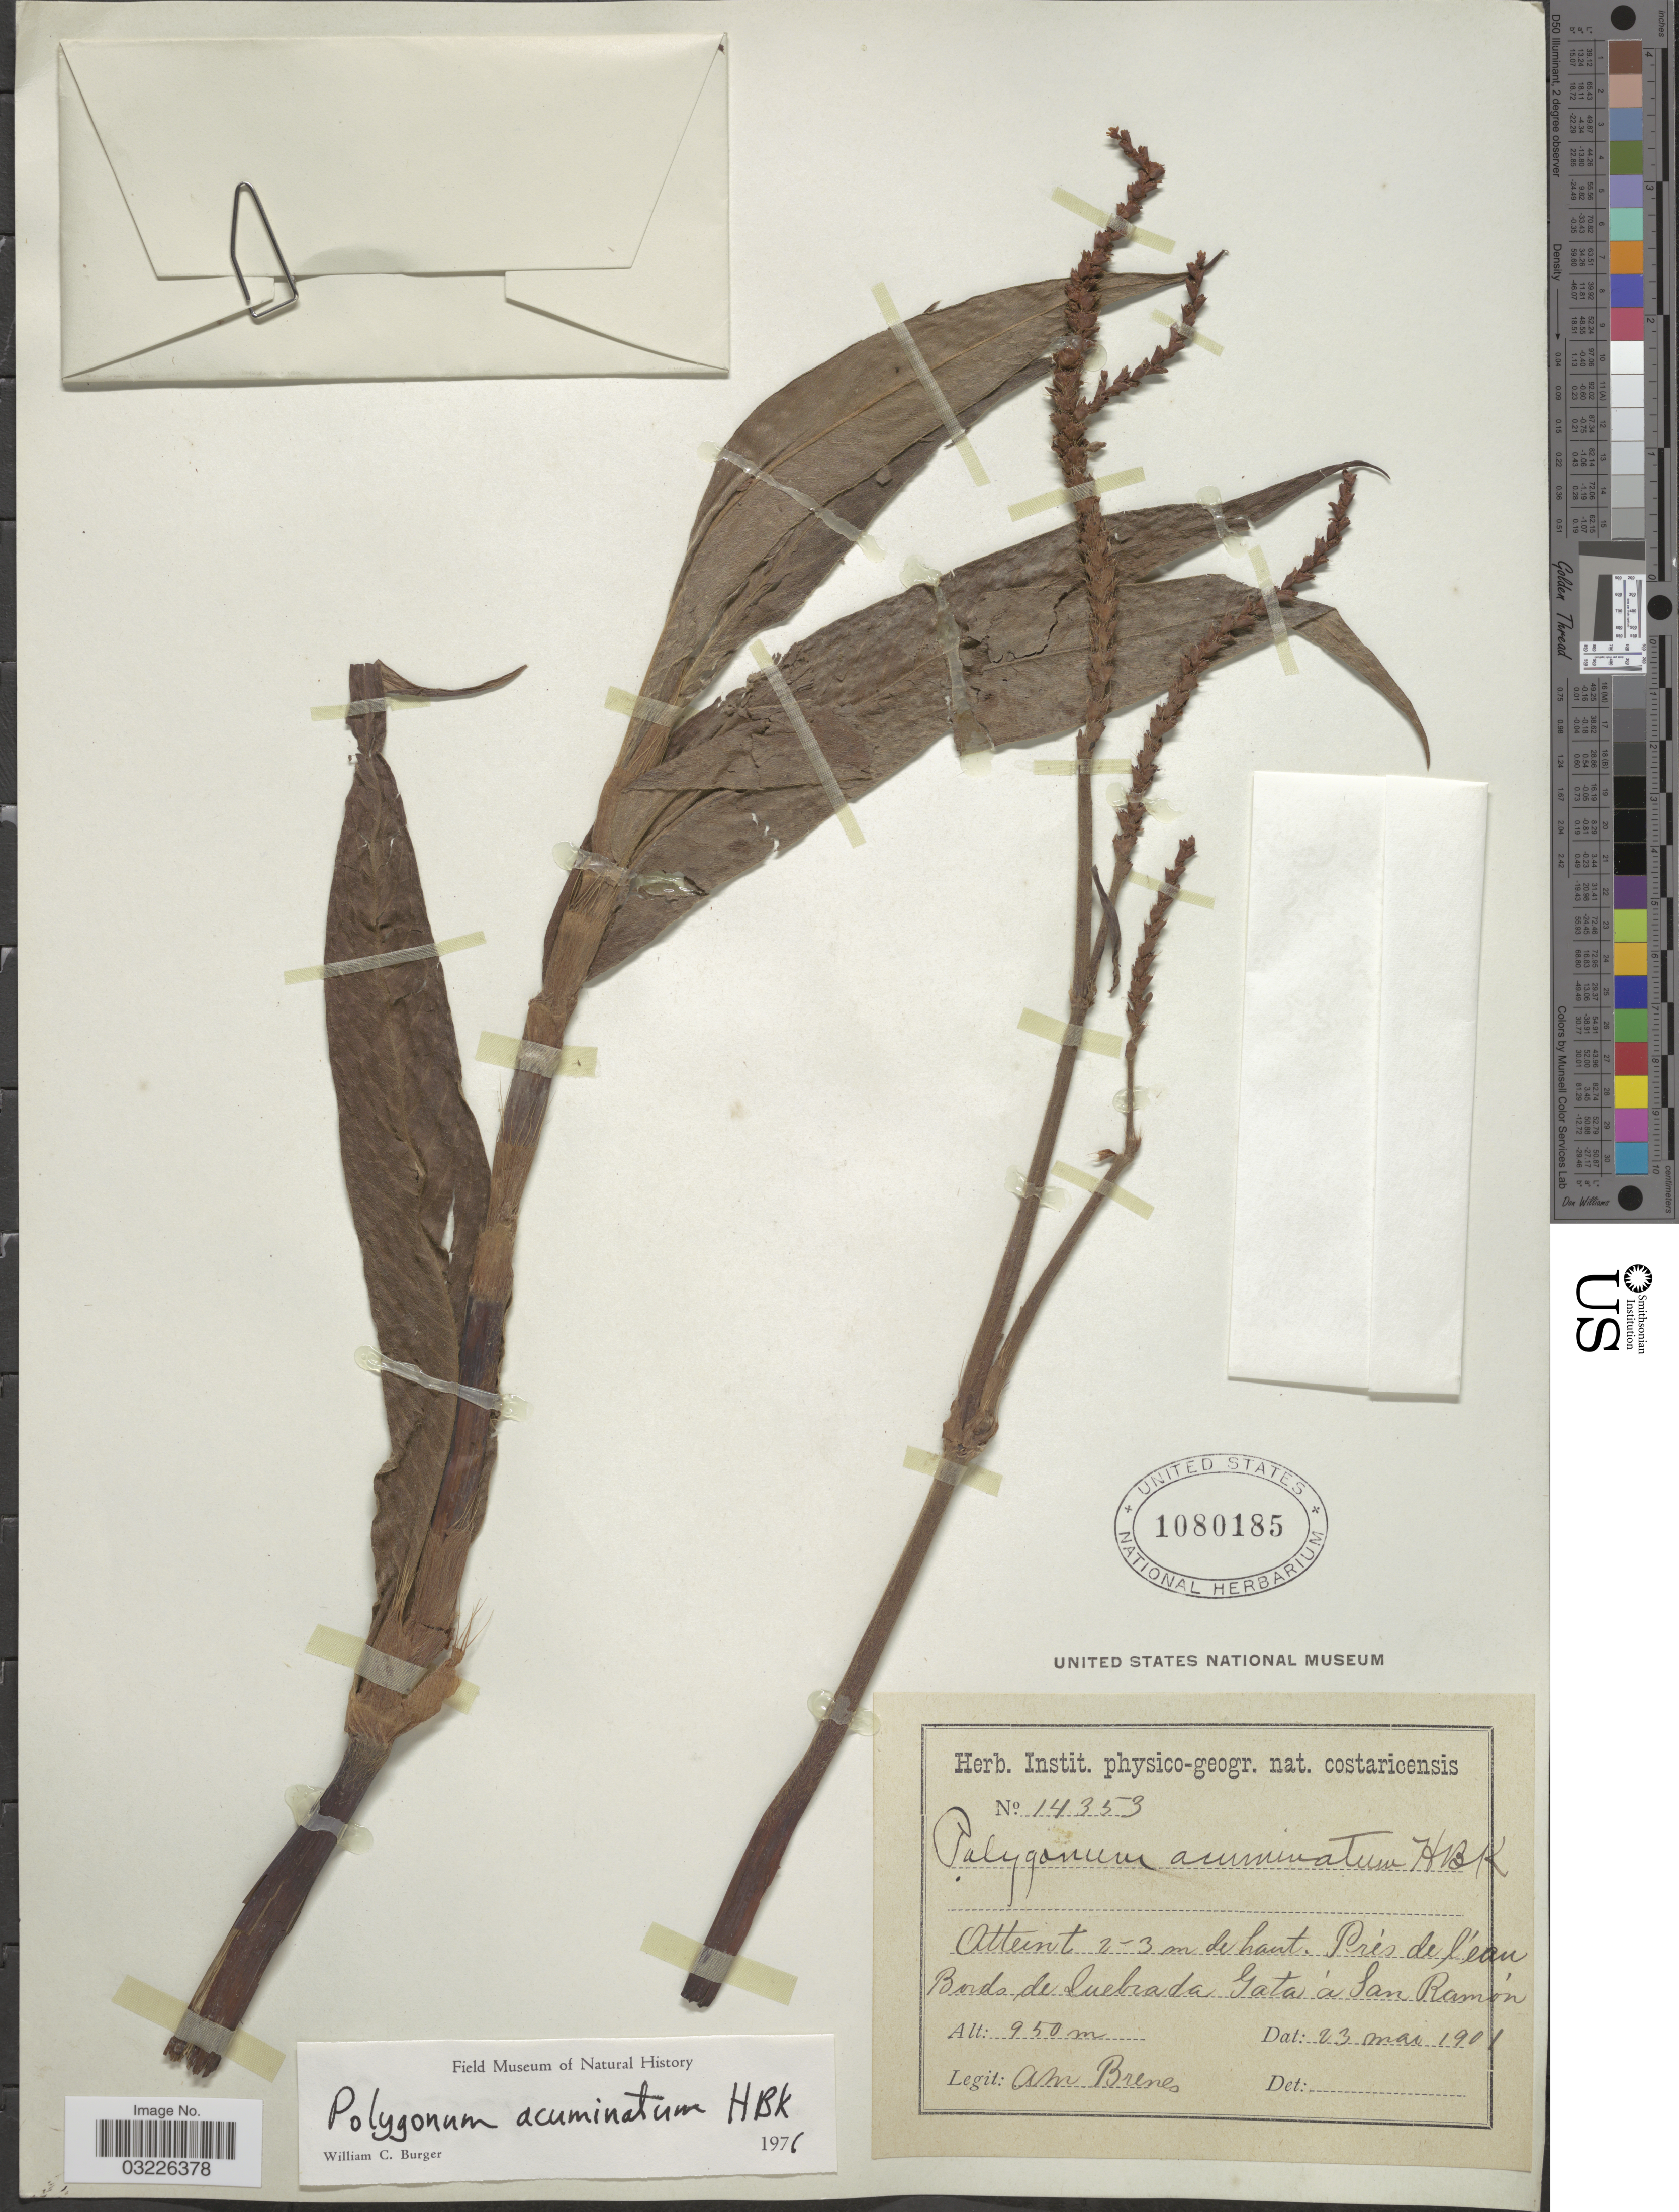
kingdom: Plantae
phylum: Tracheophyta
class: Magnoliopsida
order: Caryophyllales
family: Polygonaceae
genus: Polygonum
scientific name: Polygonum acuminatum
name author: Kunth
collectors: A. Brenes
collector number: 14353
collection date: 1901-05-23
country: Costa Rica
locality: Près de l'ean Bords de Quebrada Gata á San Ramón.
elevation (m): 950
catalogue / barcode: US 1080185